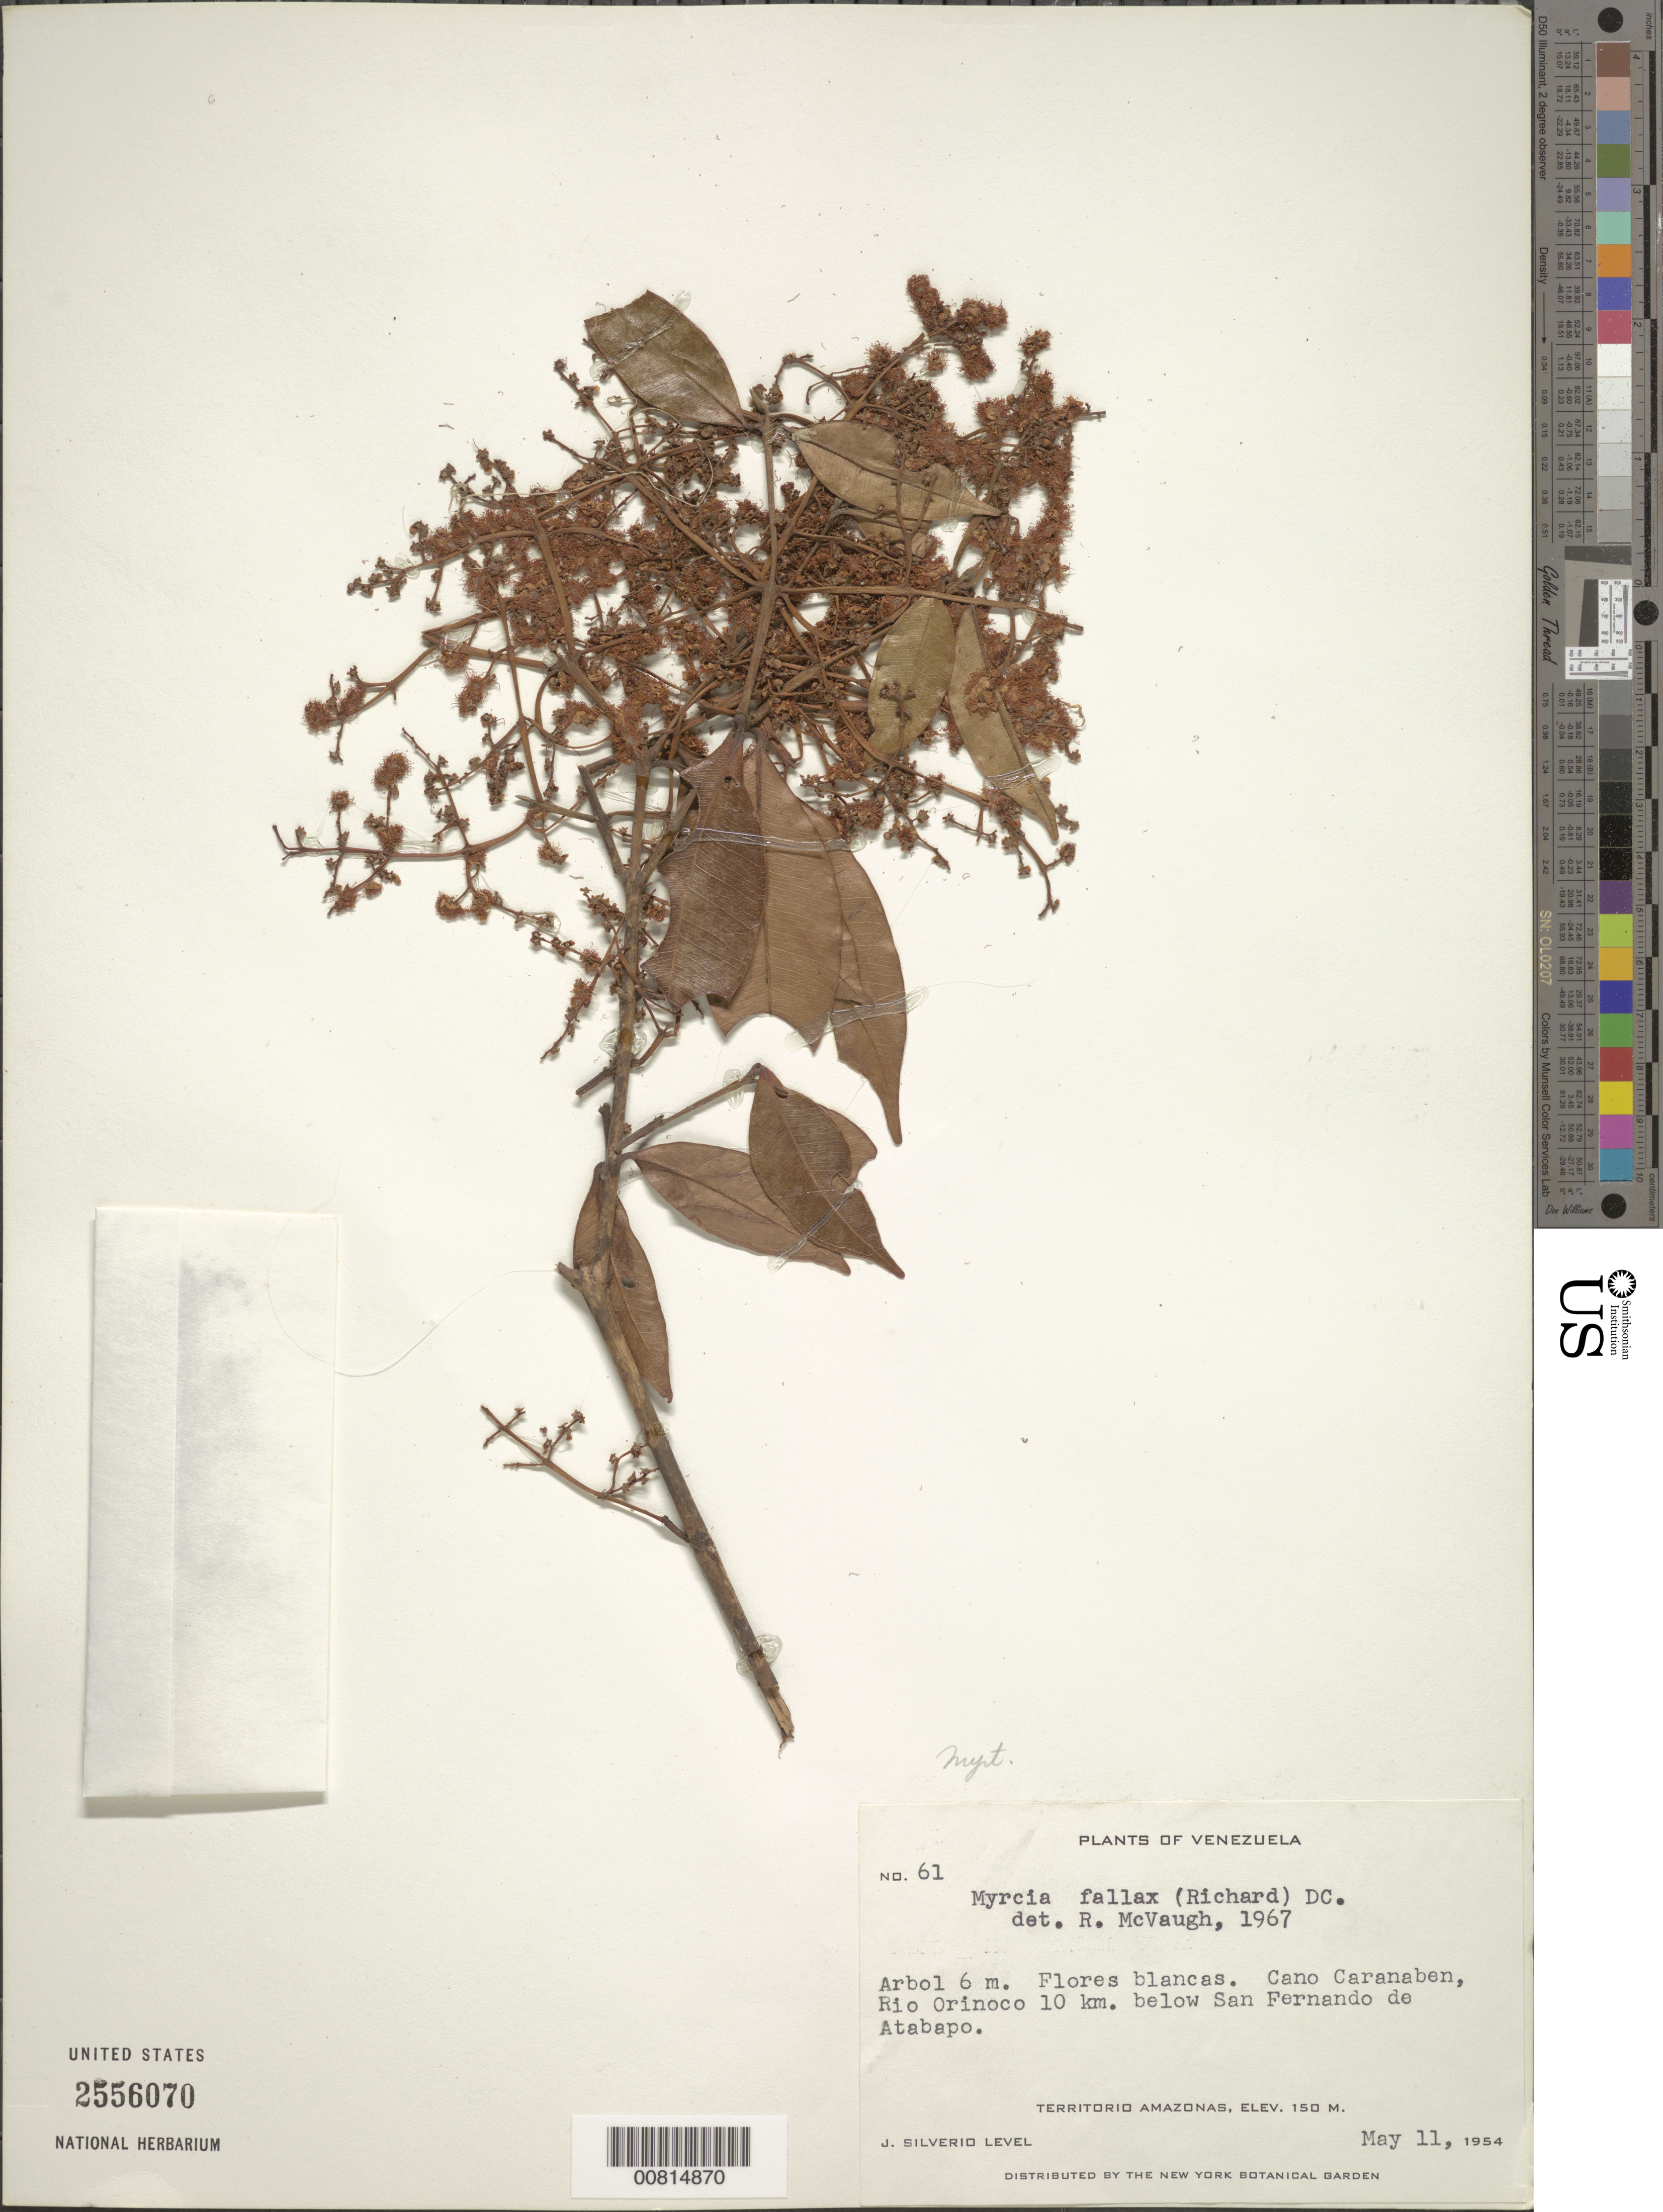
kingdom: Plantae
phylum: Tracheophyta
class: Magnoliopsida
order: Myrtales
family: Myrtaceae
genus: Myrcia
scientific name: Myrcia fallax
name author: (Rich.) DC.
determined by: McVaugh, R.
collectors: J. Silverio L.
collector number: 61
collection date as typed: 11-May-54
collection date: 1954-05-11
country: Venezuela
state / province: Amazonas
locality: Río Orinoco, Caño Caranaben, 10 km below San Fernando de Atabapo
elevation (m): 150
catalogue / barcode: US 2556070